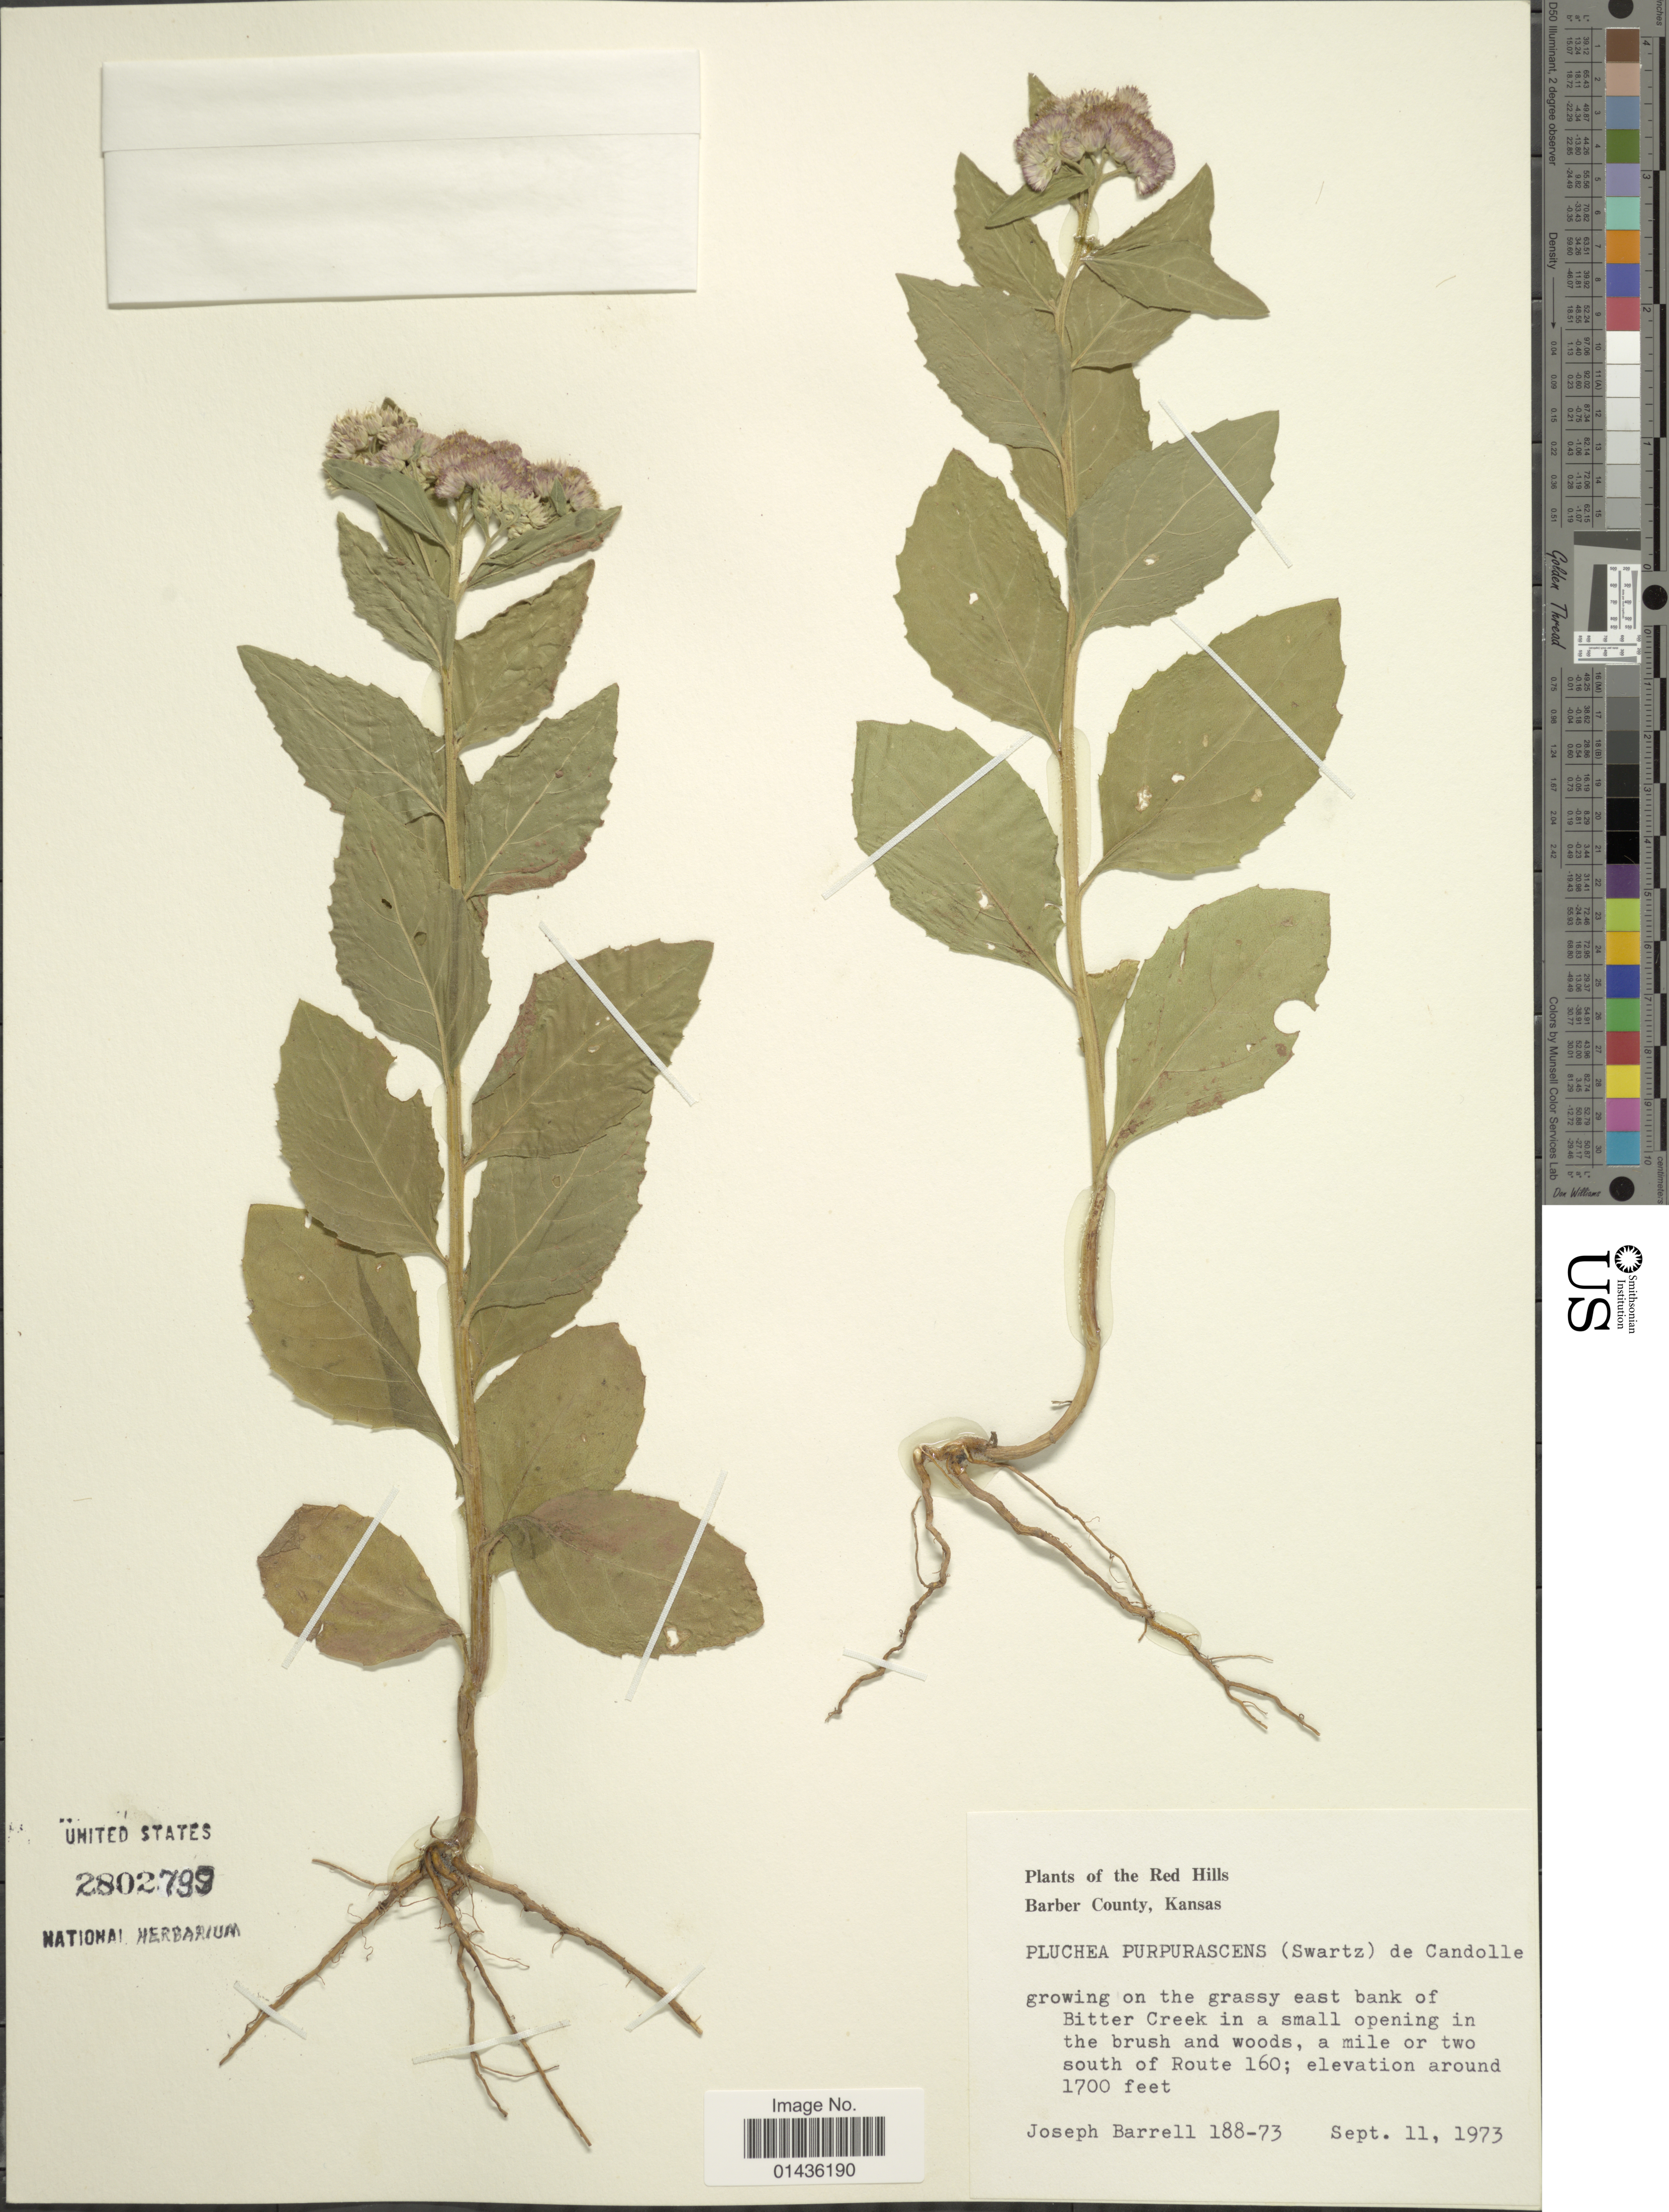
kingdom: Plantae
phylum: Tracheophyta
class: Magnoliopsida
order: Asterales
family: Asteraceae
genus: Pluchea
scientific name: Pluchea odorata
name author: (L.) Cass.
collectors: J. Barrell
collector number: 188-73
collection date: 1973-09-11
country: United States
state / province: Kansas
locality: Red Hills, Barber County, east bank of Bitter Creek, a mile or two south of Route 160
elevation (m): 518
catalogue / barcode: US 2802799